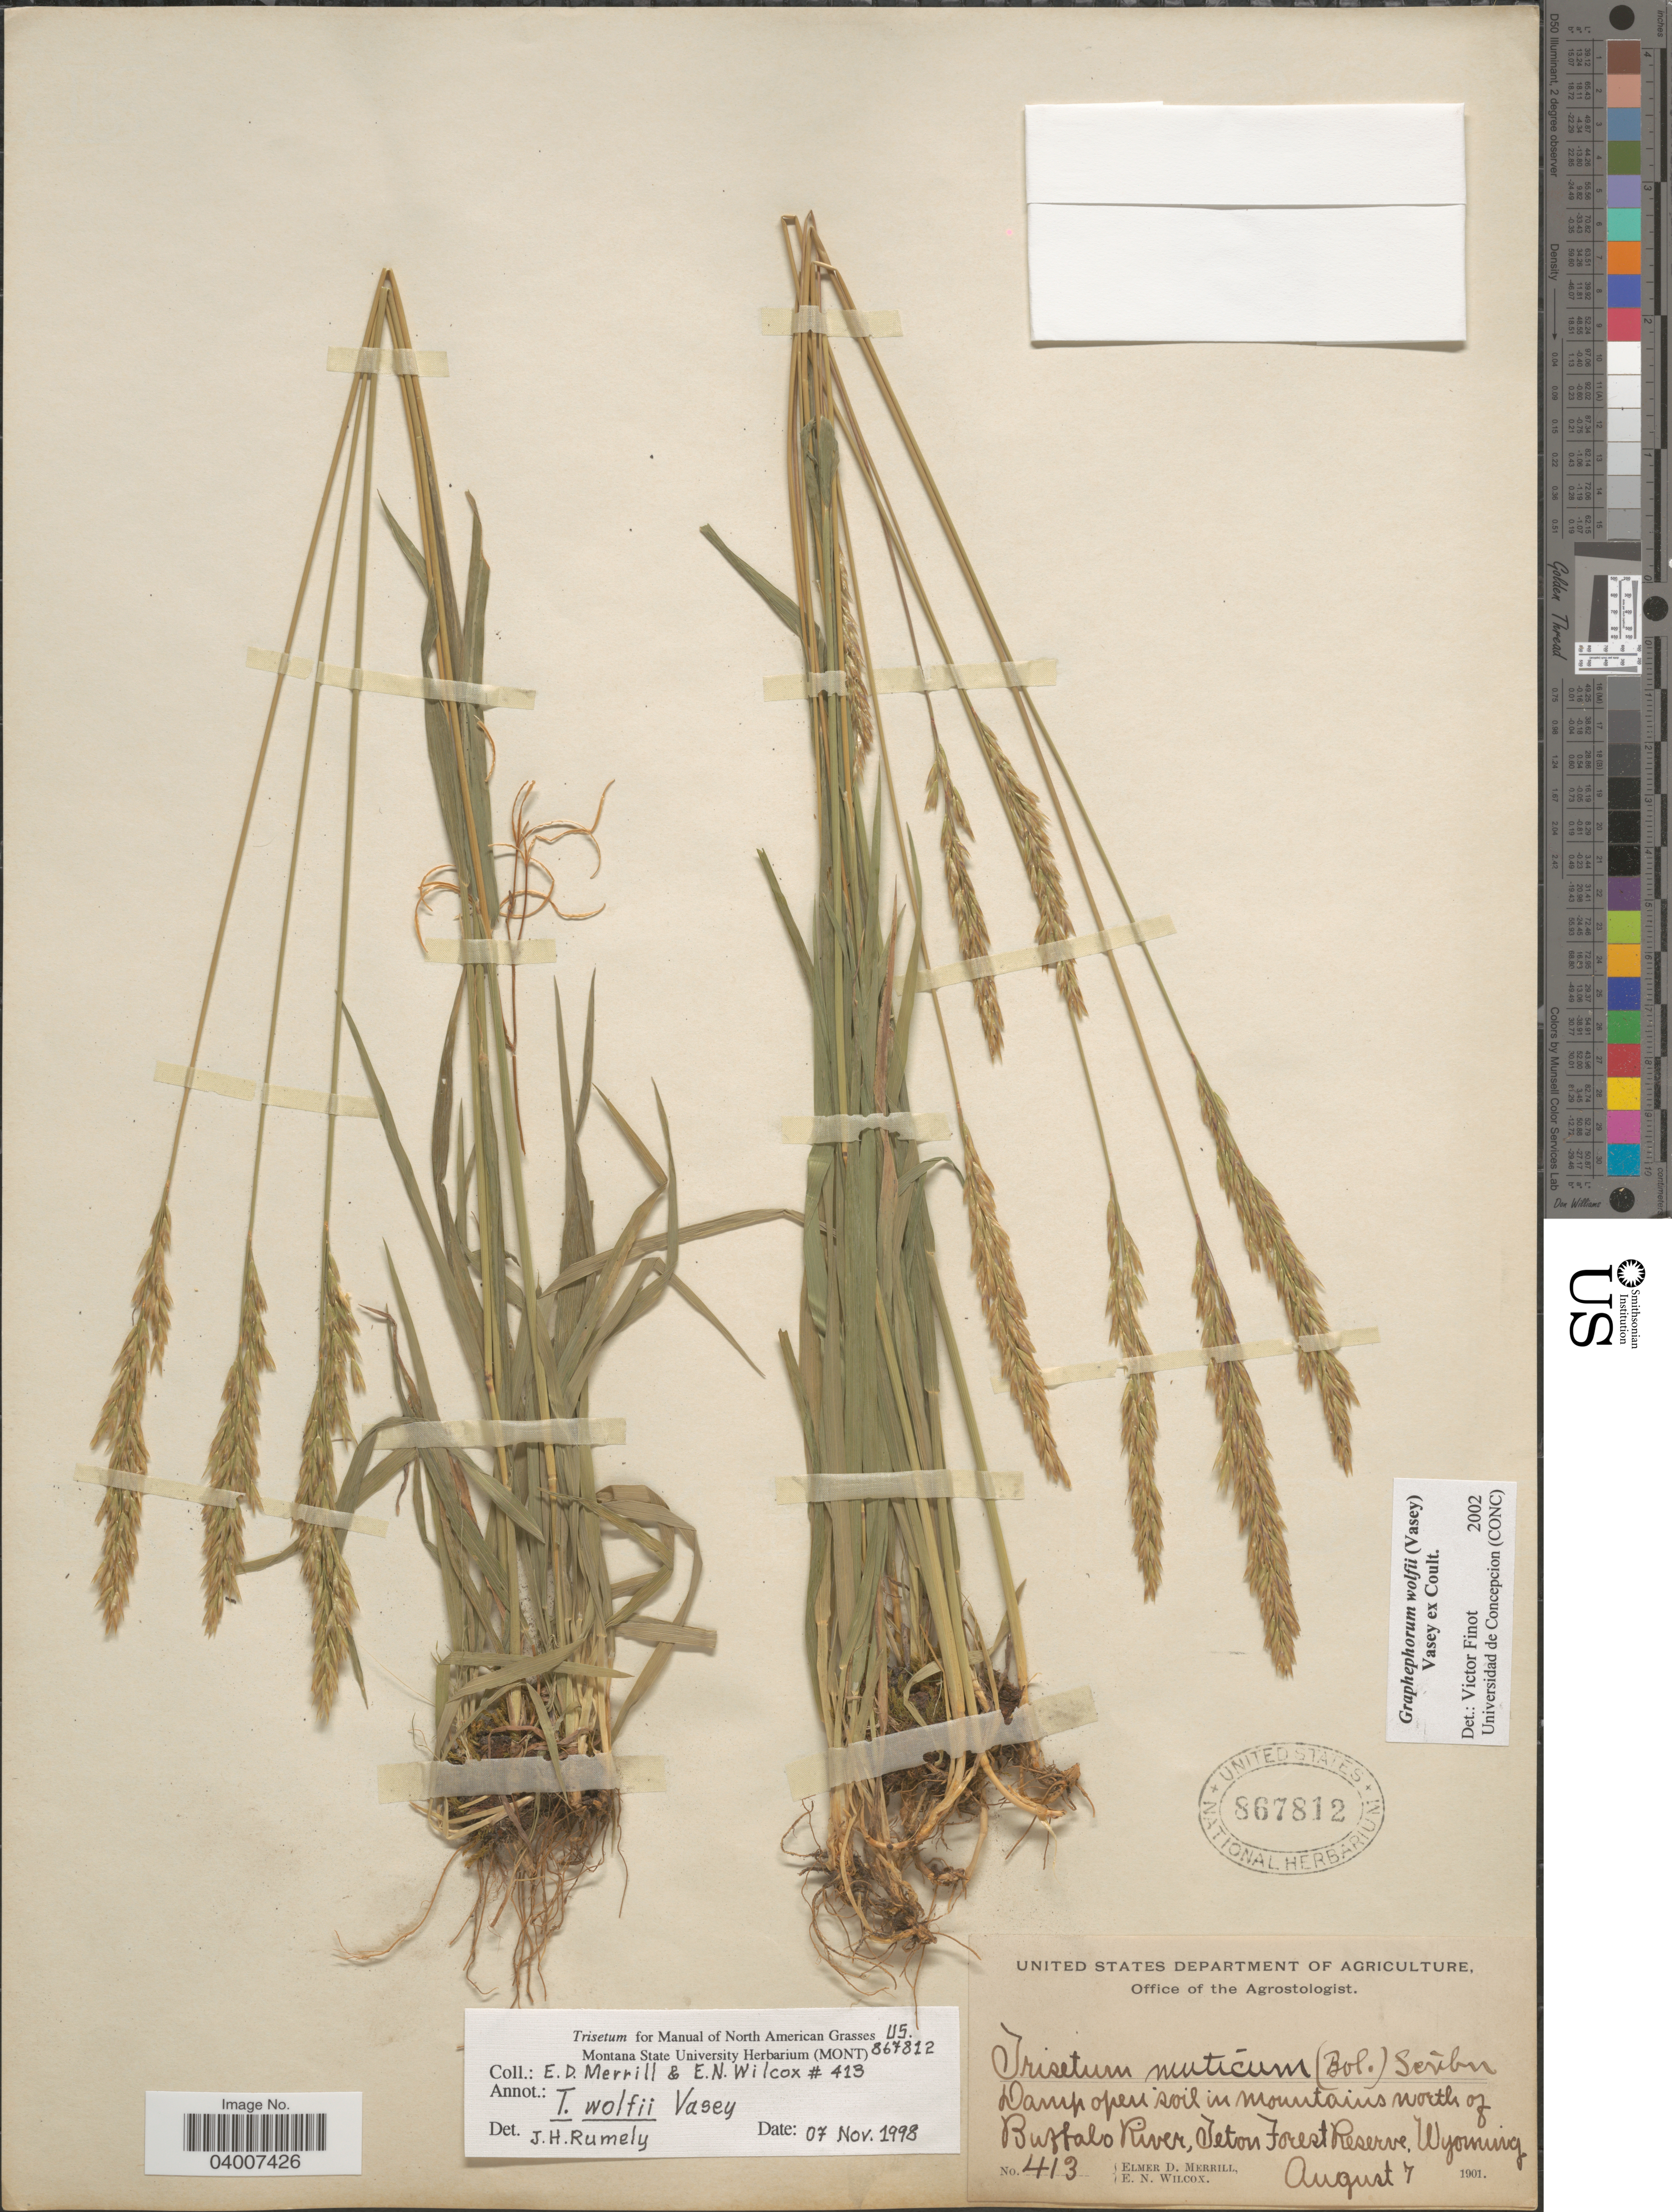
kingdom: Plantae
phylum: Tracheophyta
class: Liliopsida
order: Poales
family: Poaceae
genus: Graphephorum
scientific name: Graphephorum wolfii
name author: (E. Fourn.) Vasey ex Coult.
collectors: E. D. Merrill & E. Wilcox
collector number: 413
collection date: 1901-08-07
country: United States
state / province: Wyoming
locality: Damp open soil in mountains north of Buffalo River, Teton Forest Reserve.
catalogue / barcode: US 867812